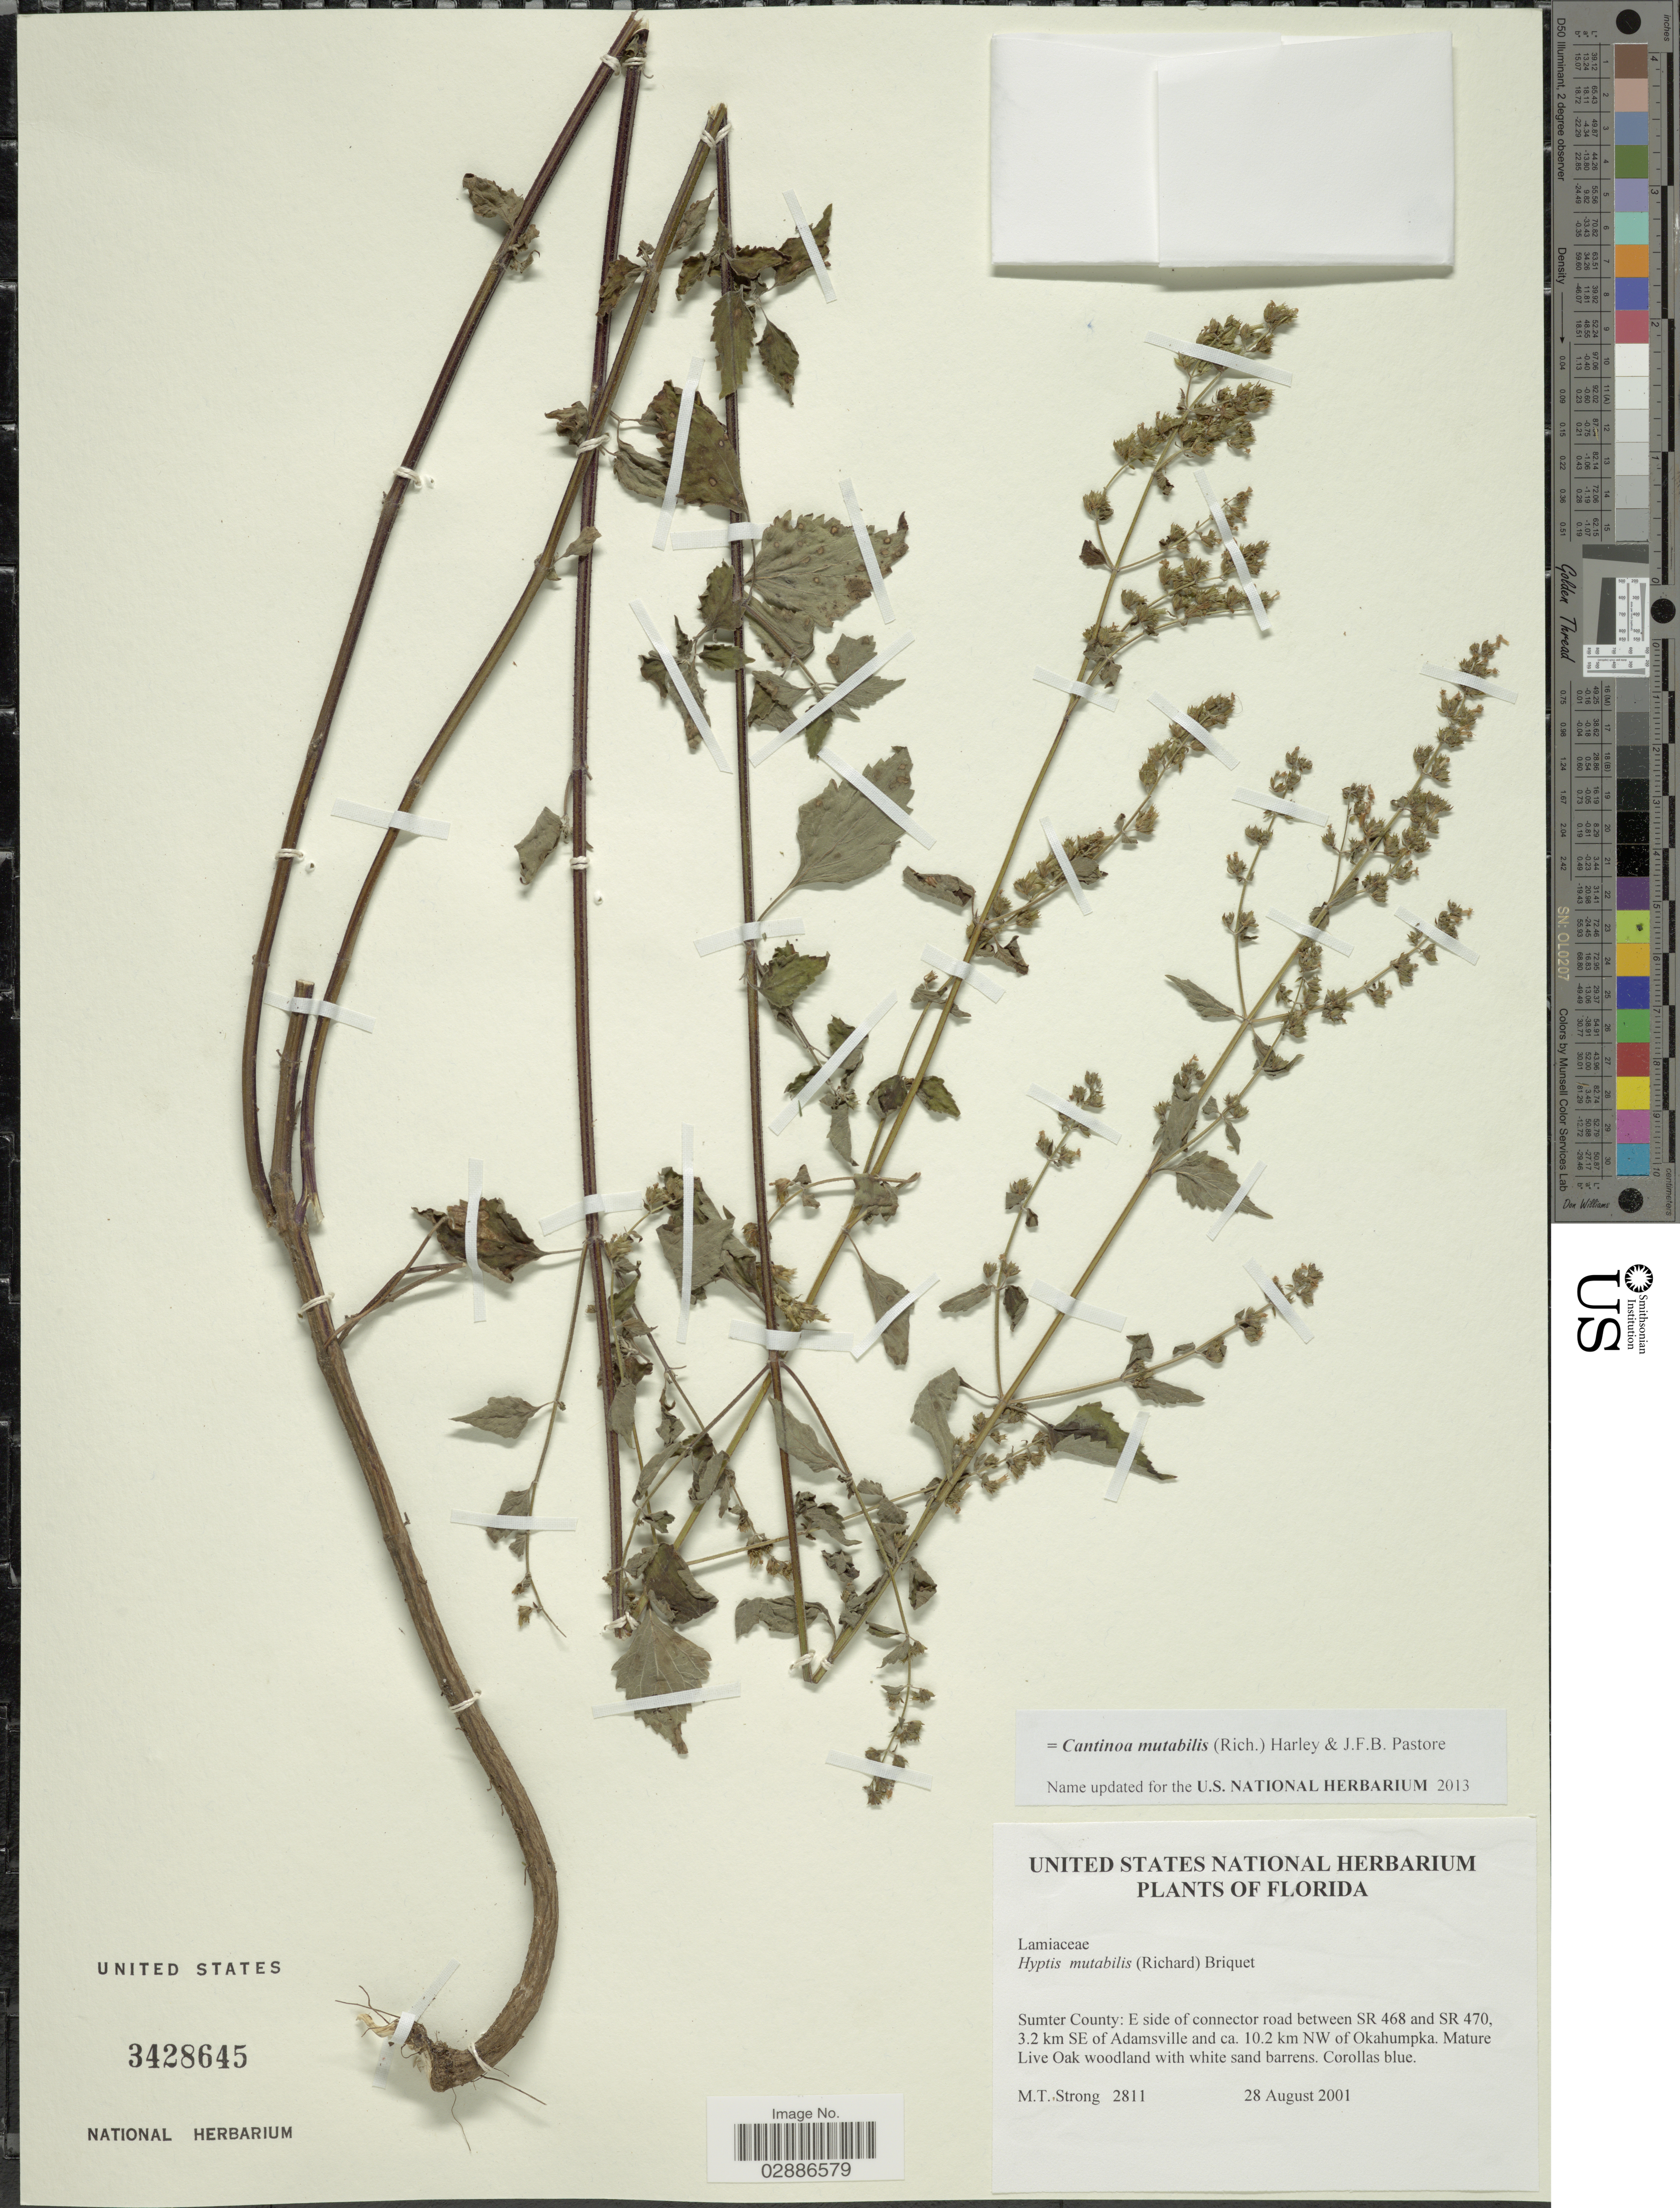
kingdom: Plantae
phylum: Tracheophyta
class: Magnoliopsida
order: Lamiales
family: Lamiaceae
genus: Cantinoa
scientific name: Cantinoa mutabilis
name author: (Epling) Harley & J.F.B. Pastore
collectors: M. T. Strong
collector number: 2811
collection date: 2001-08-28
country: United States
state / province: Florida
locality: Sumter County: E side of connector road between SRv 468 and SR 470, 3.2 km SEW of Adamsville and ca. 10.2 km NW of Okahumpka.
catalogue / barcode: US 3428645